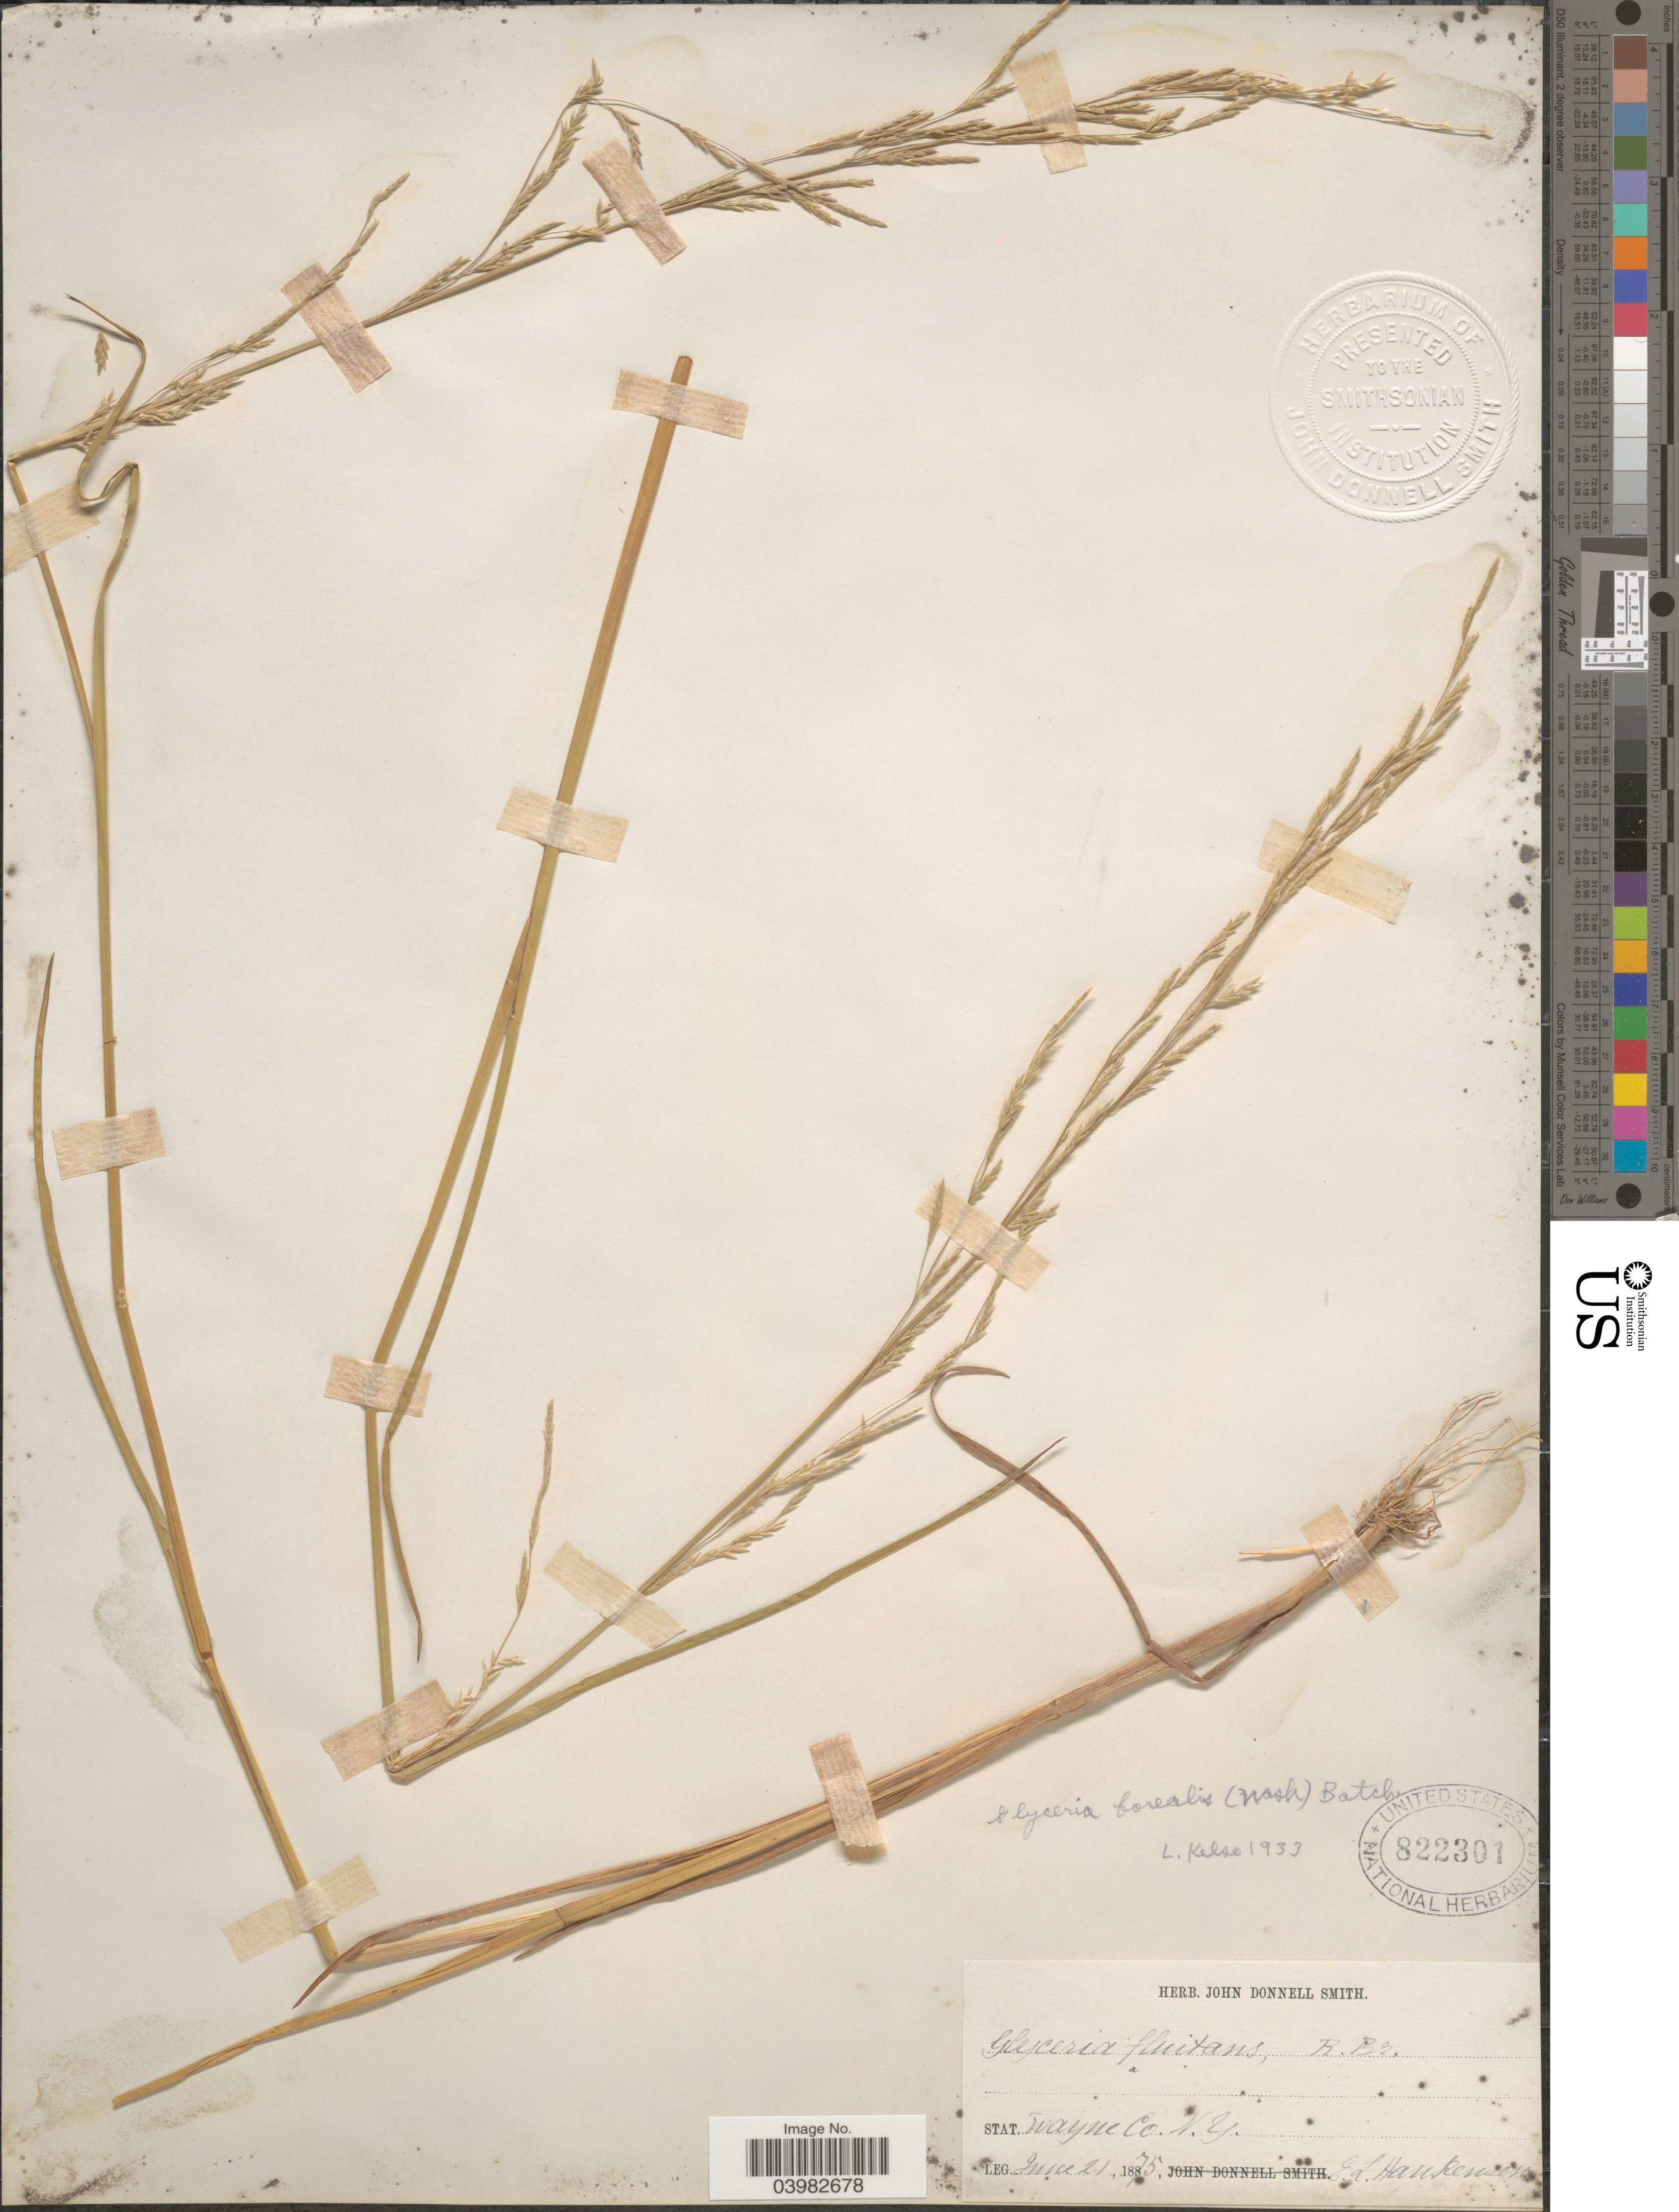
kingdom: Plantae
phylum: Tracheophyta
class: Liliopsida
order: Poales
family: Poaceae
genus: Glyceria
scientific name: Glyceria borealis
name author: (Nash) Batchelder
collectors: E. Hankenson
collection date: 1875-06-21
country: United States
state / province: New York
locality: Stat. Wayne Co.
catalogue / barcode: US 822301